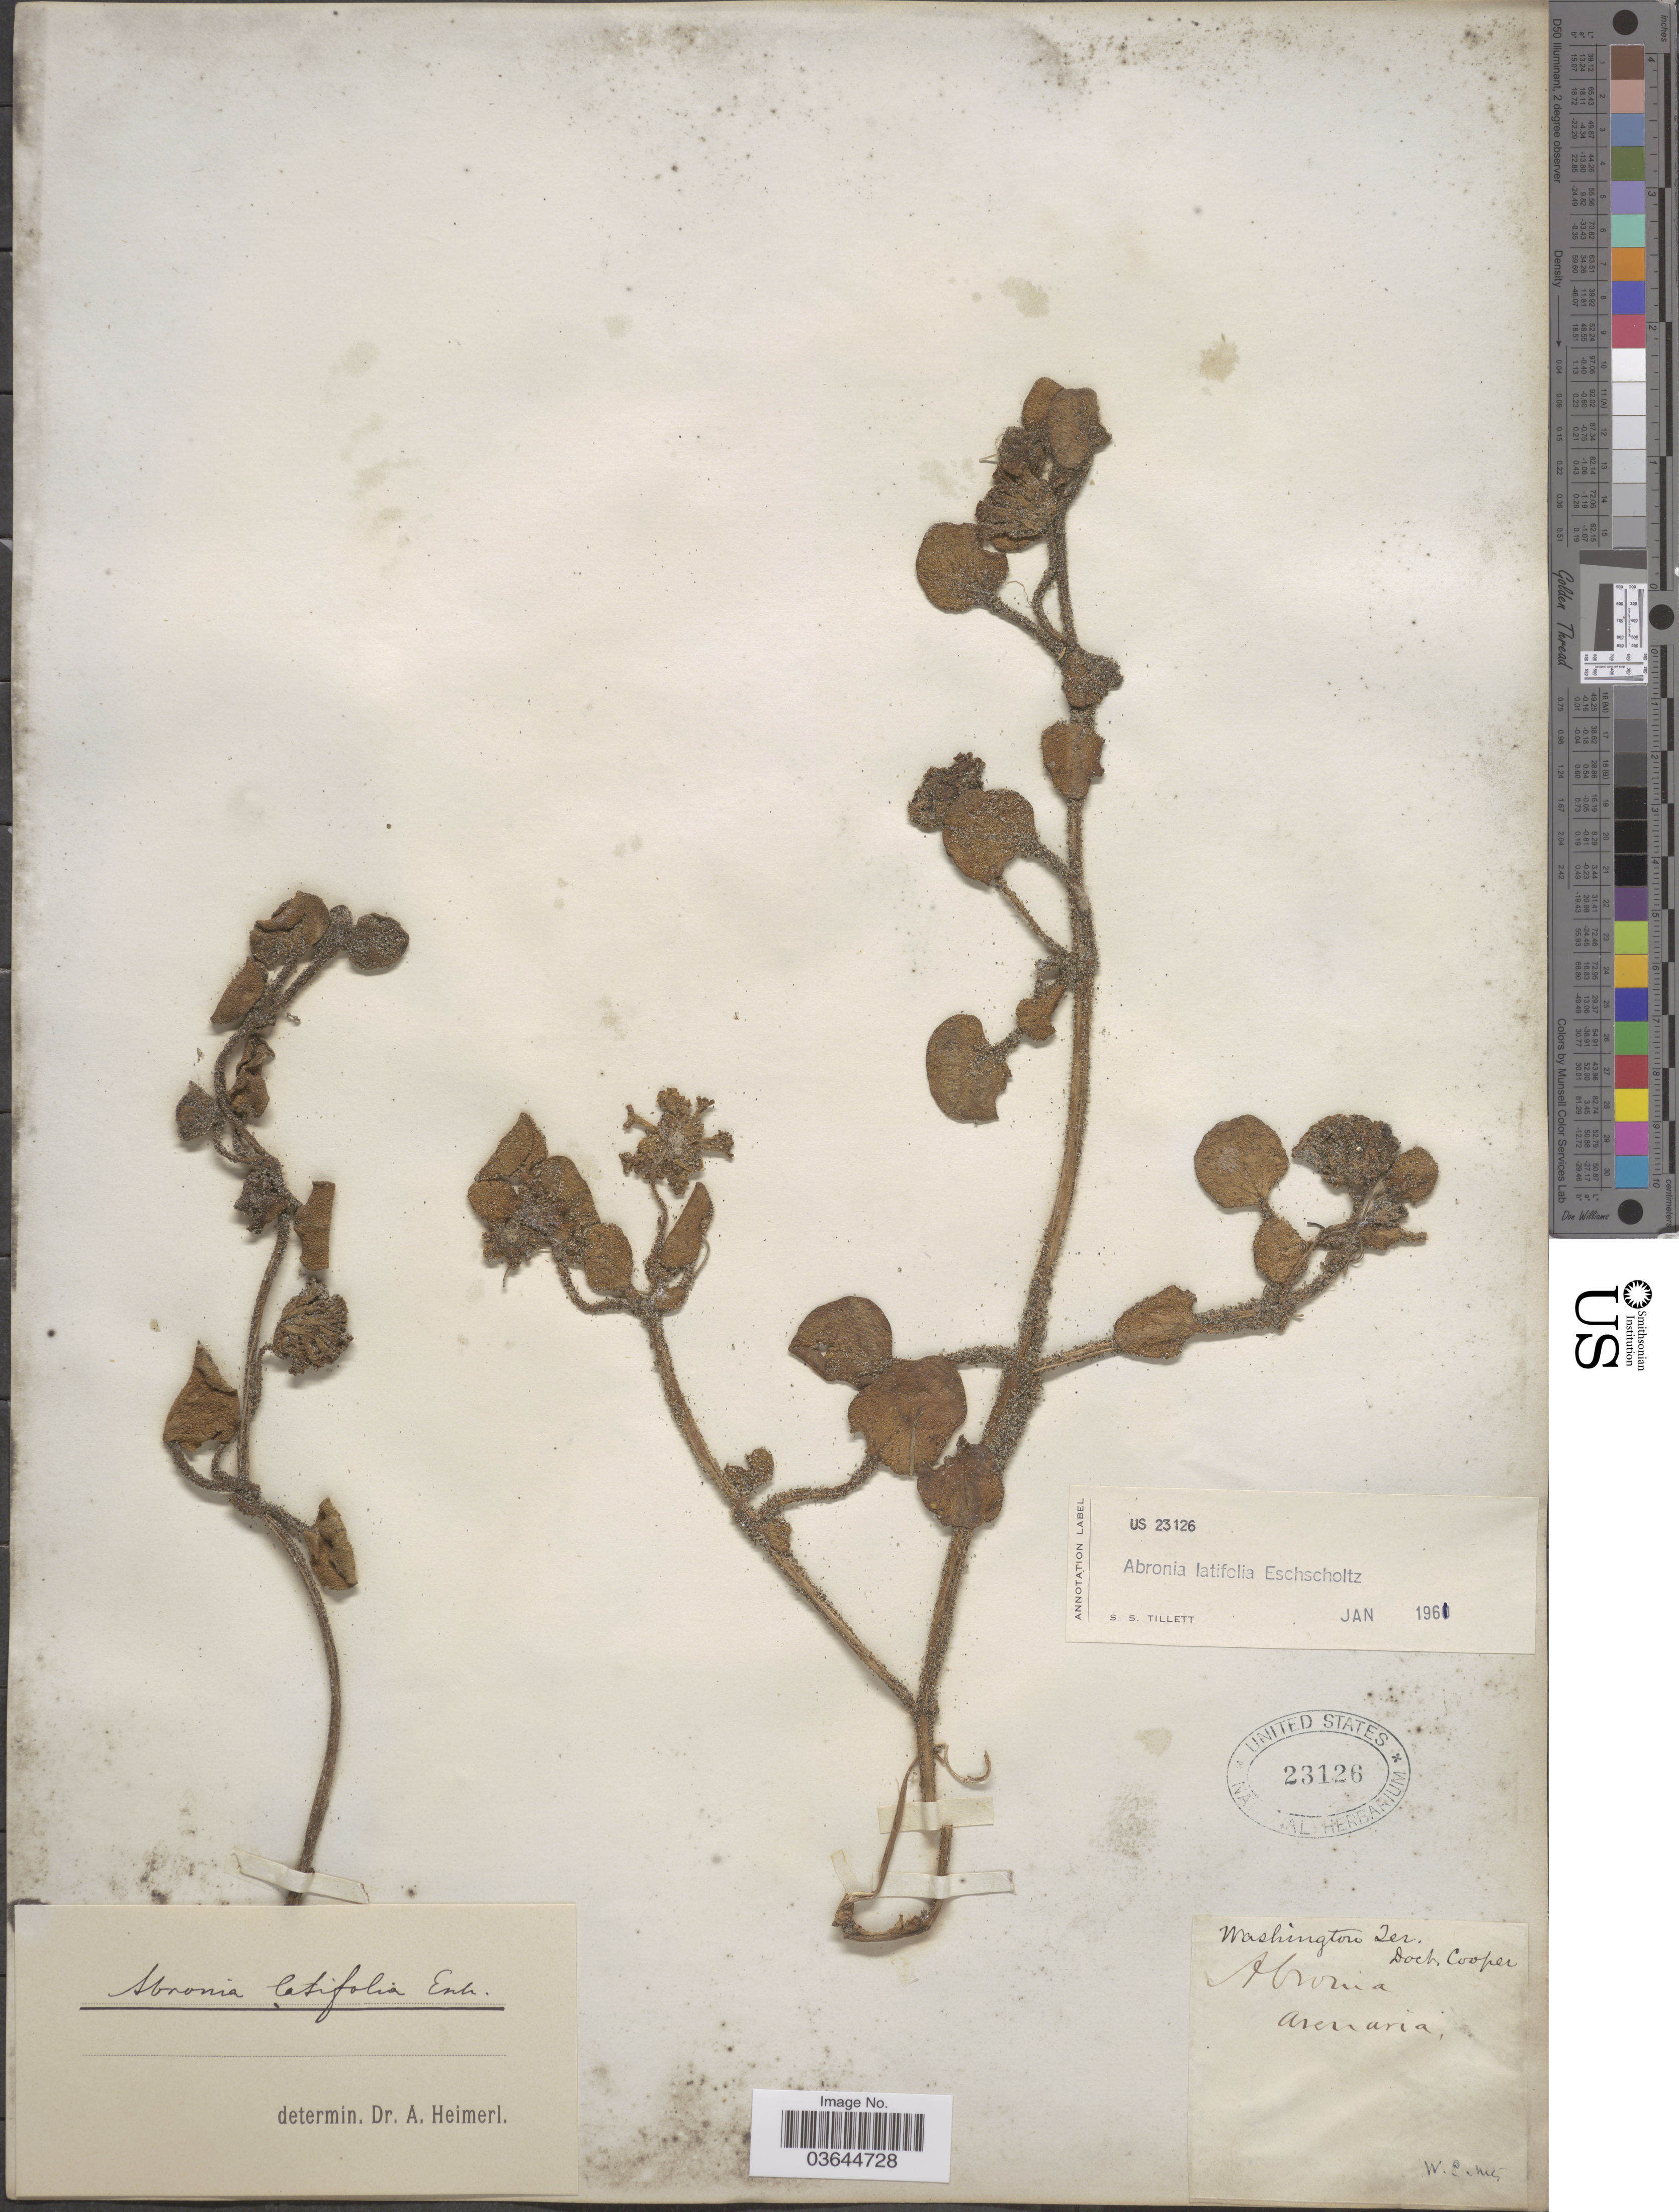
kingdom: Plantae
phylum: Tracheophyta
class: Magnoliopsida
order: Caryophyllales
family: Nyctaginaceae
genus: Abronia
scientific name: Abronia latifolia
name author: Eschsch.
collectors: Dr. Cooper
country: United States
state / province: Washington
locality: Washington Terr.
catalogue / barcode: US 23126